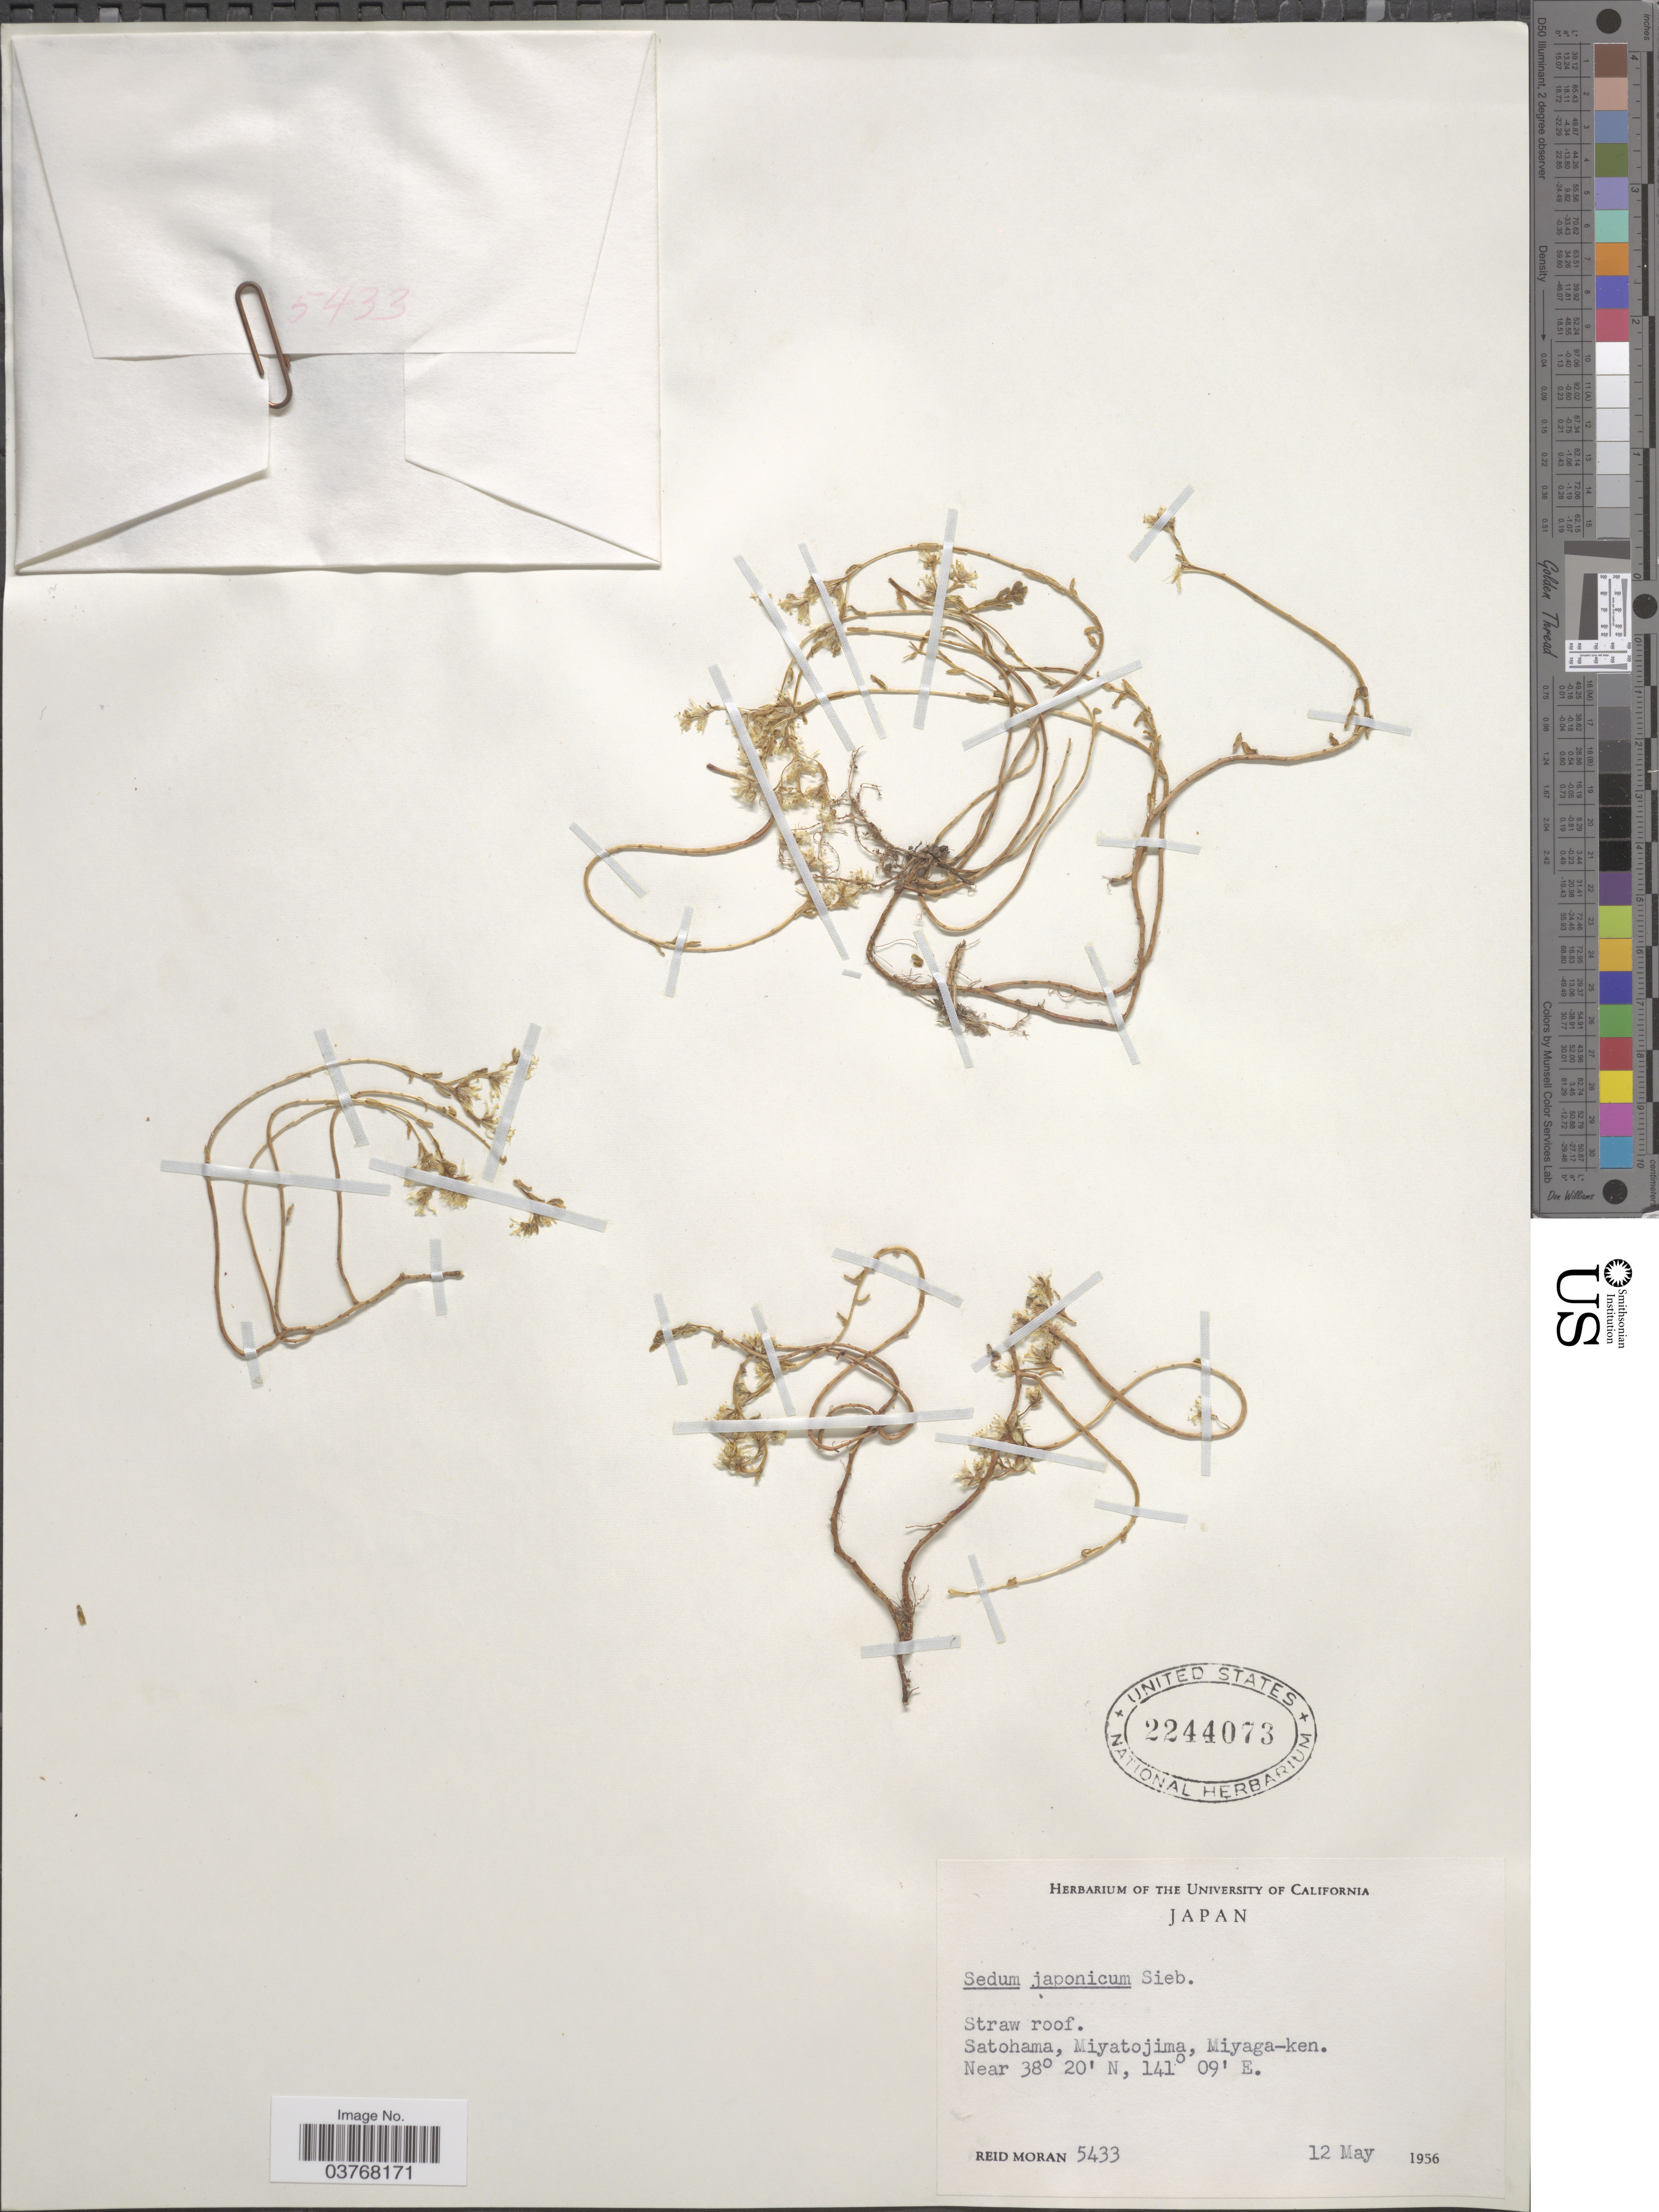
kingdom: Plantae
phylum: Tracheophyta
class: Magnoliopsida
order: Saxifragales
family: Crassulaceae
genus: Sedum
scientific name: Sedum japonicum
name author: Siebold ex Miq.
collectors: R. V. Moran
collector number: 5433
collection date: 1956-05-12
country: Japan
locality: Satohama, Miyatojima, Miyaga-ken.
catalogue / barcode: US 2244073